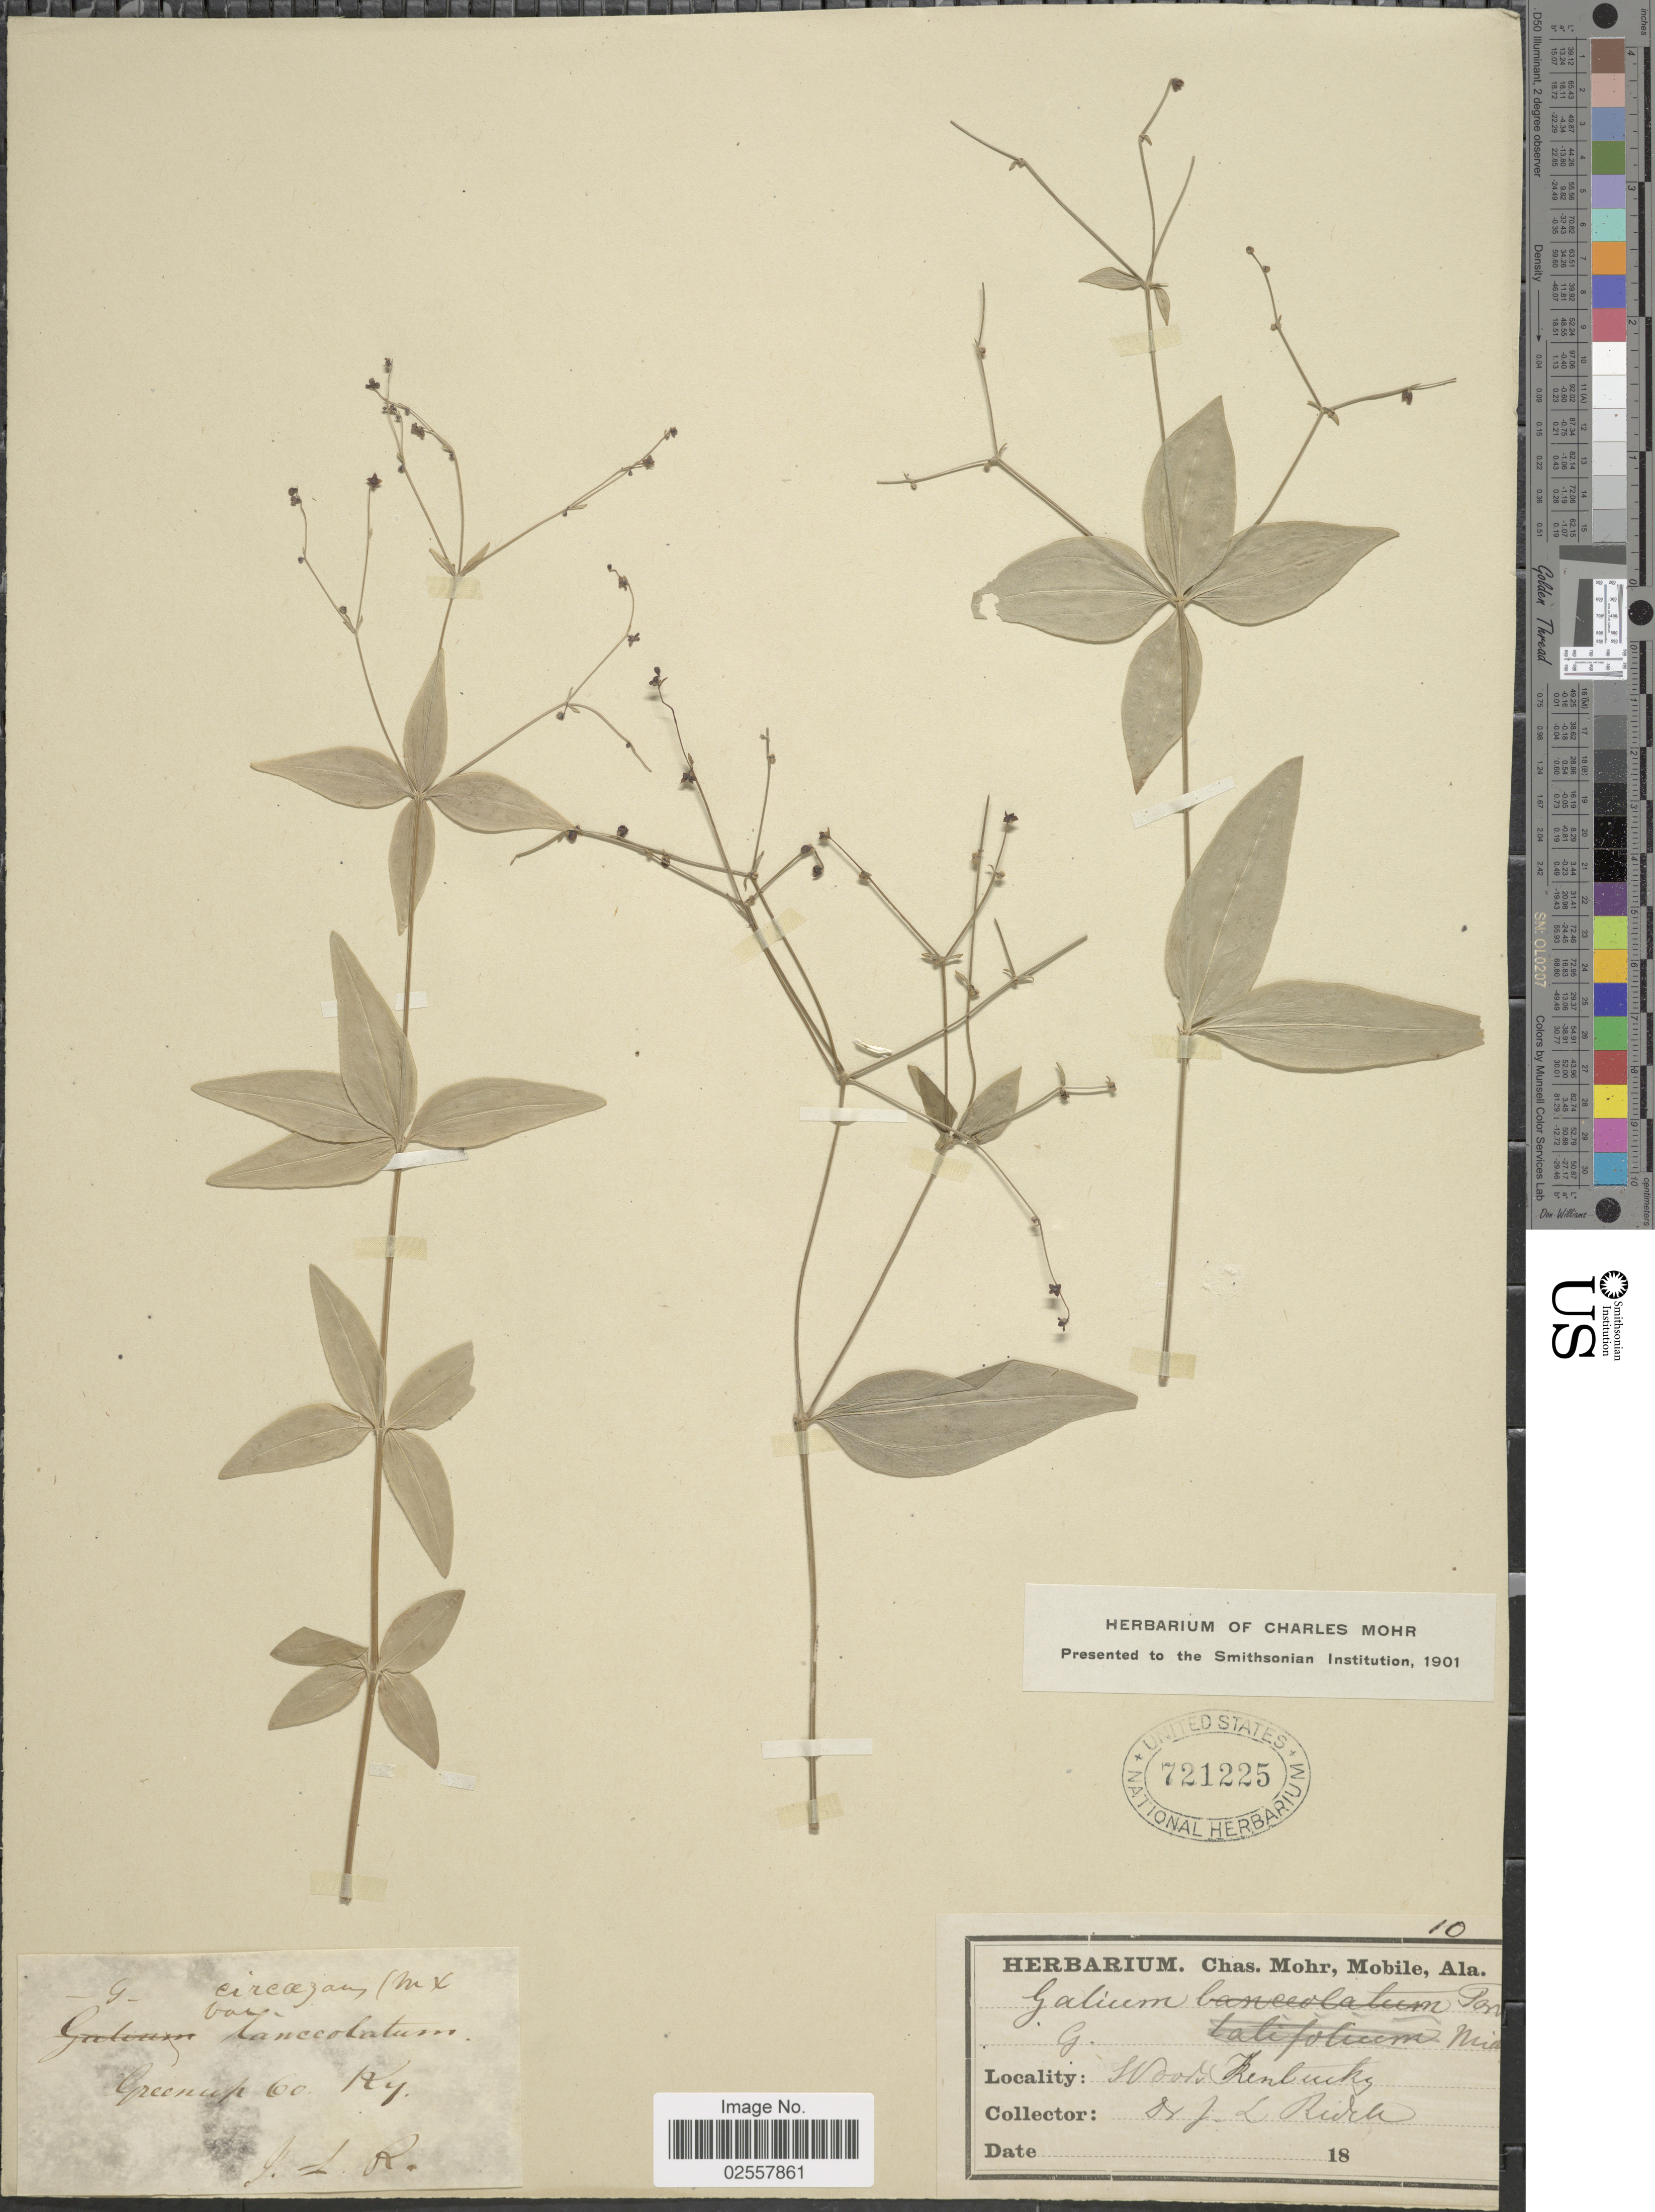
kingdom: Plantae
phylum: Tracheophyta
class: Magnoliopsida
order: Gentianales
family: Rubiaceae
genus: Galium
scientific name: Galium lanceolatum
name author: (Torr. & A. Gray) Torr.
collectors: J. Riddell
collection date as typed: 18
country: United States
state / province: Kentucky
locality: Greenup Co.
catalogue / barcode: US 721225